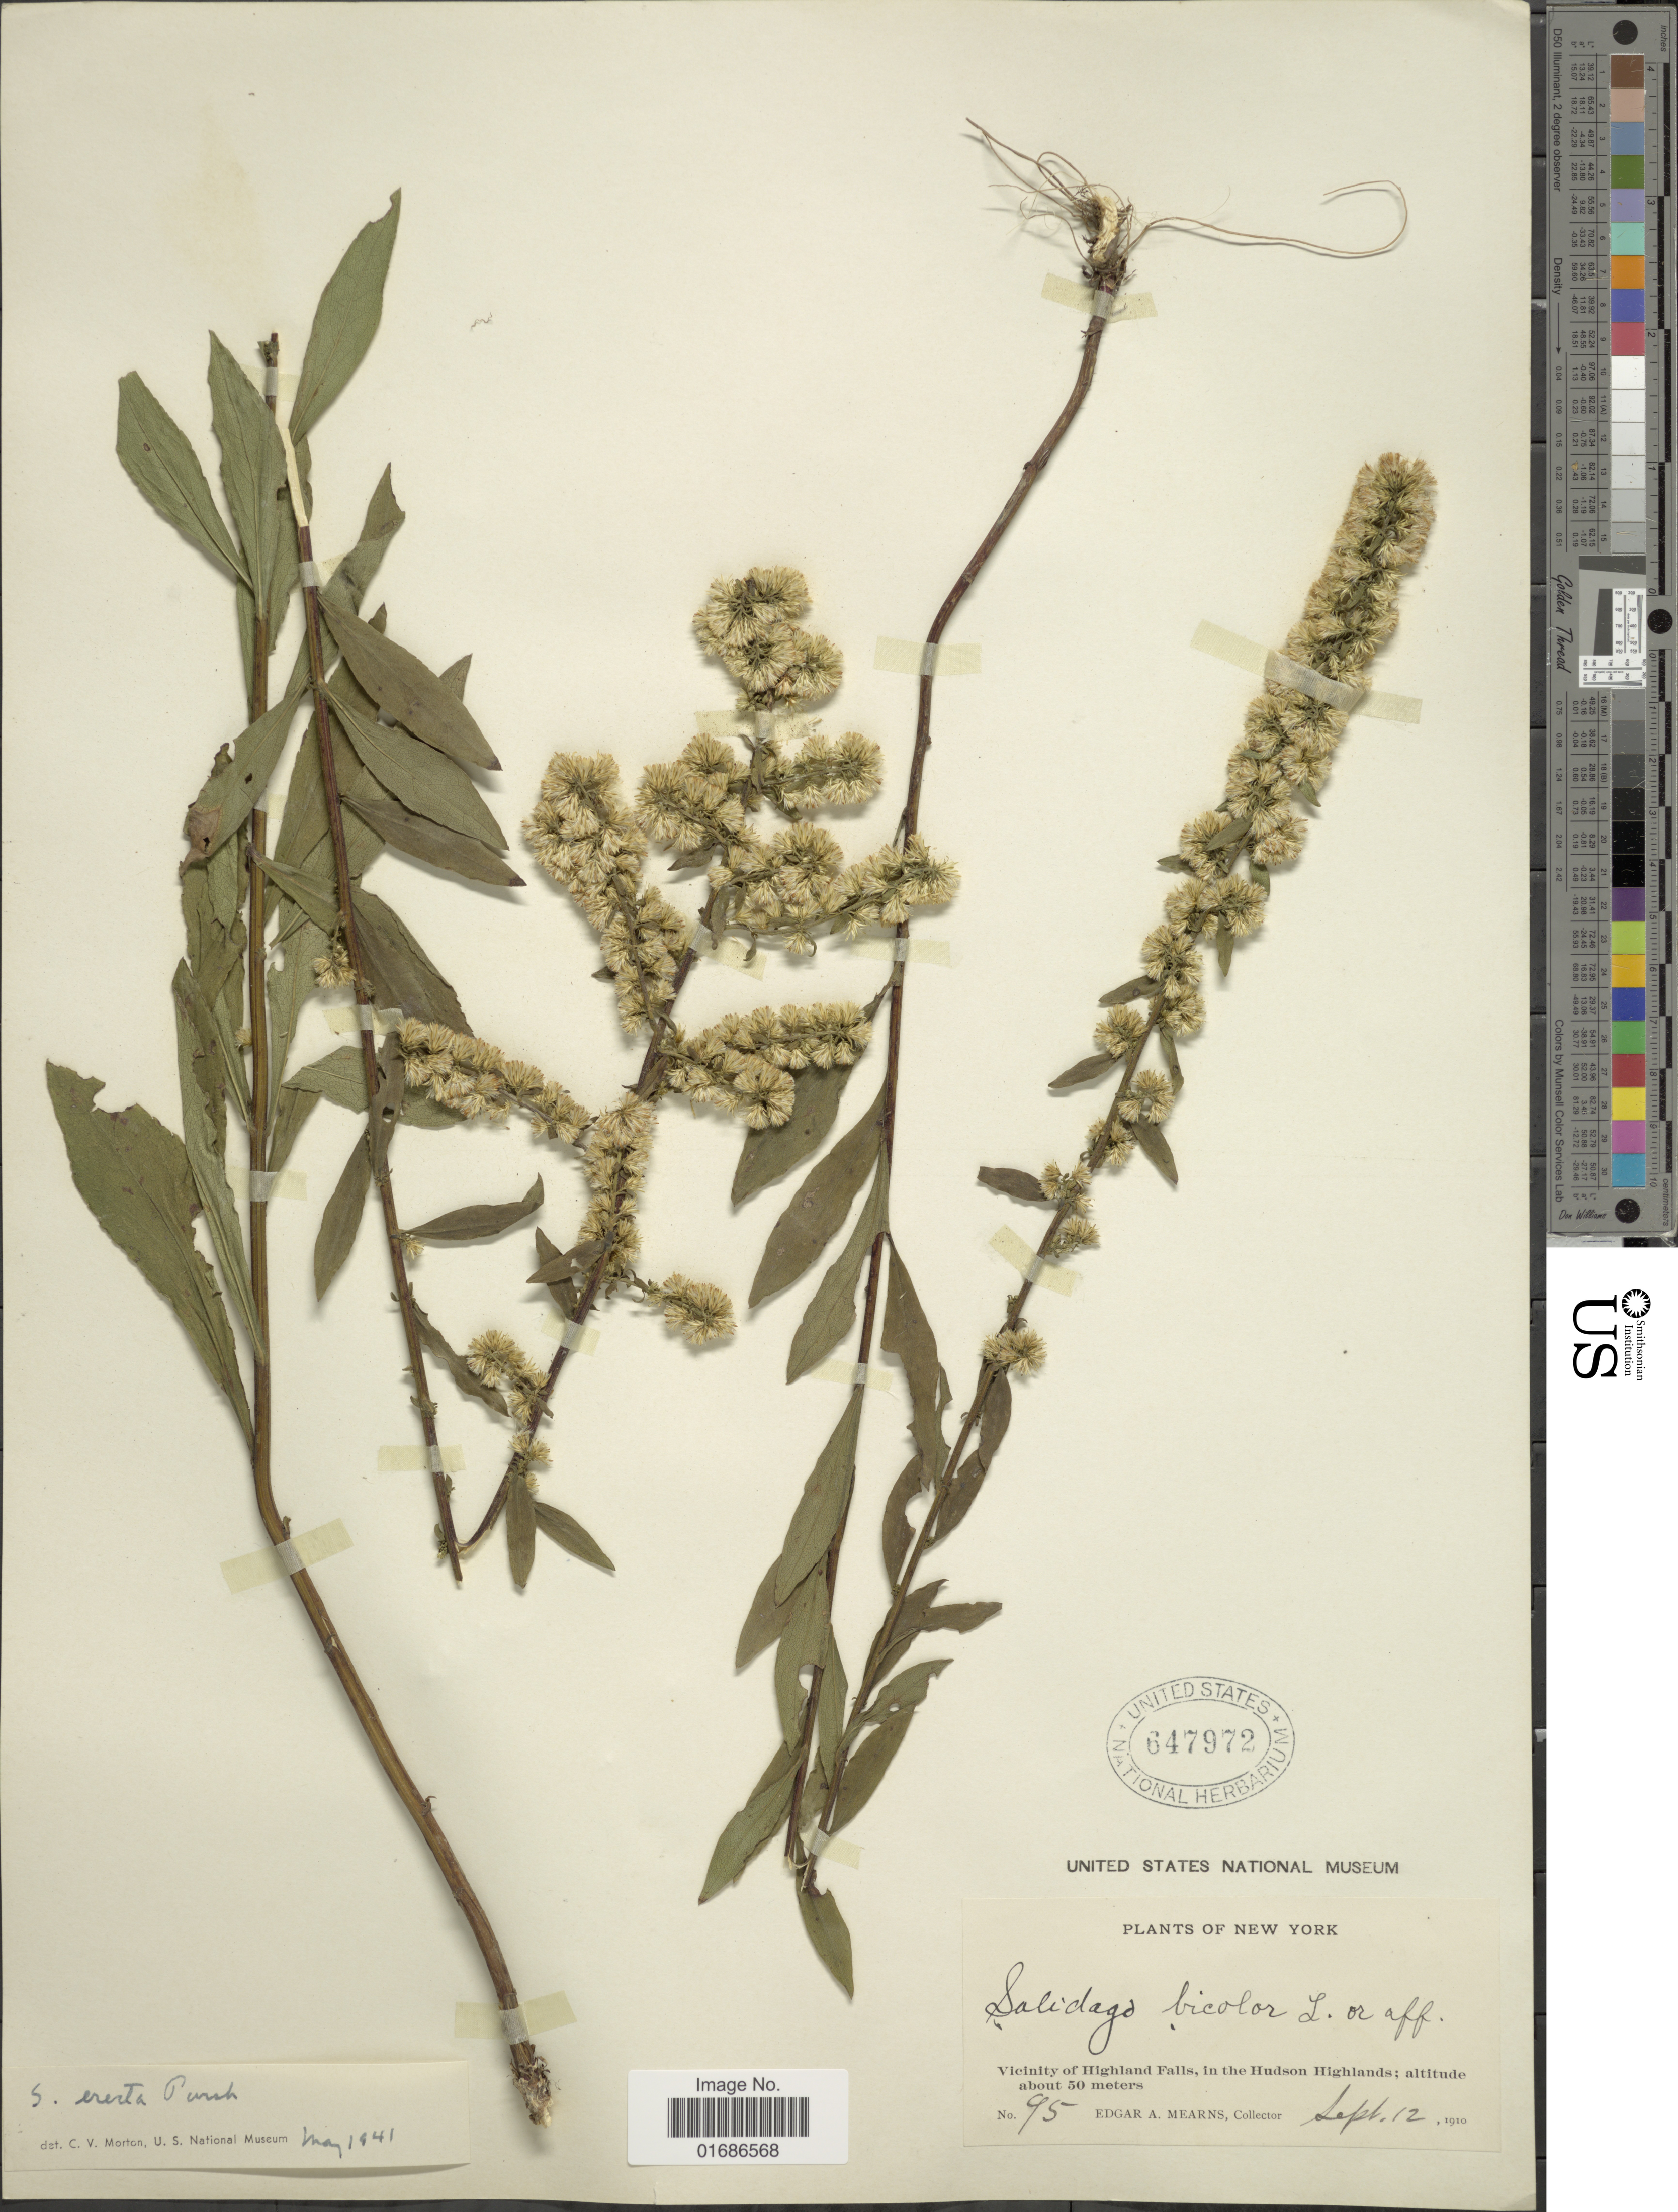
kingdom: Plantae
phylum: Tracheophyta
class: Magnoliopsida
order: Asterales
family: Asteraceae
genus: Solidago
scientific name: Solidago erecta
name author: Pursh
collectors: E. A. Mearns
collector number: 95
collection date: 1910-09-12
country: United States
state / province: New York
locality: Vicinity of Highland Falls, in the Hudson Highlands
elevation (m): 50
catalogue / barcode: US 647972